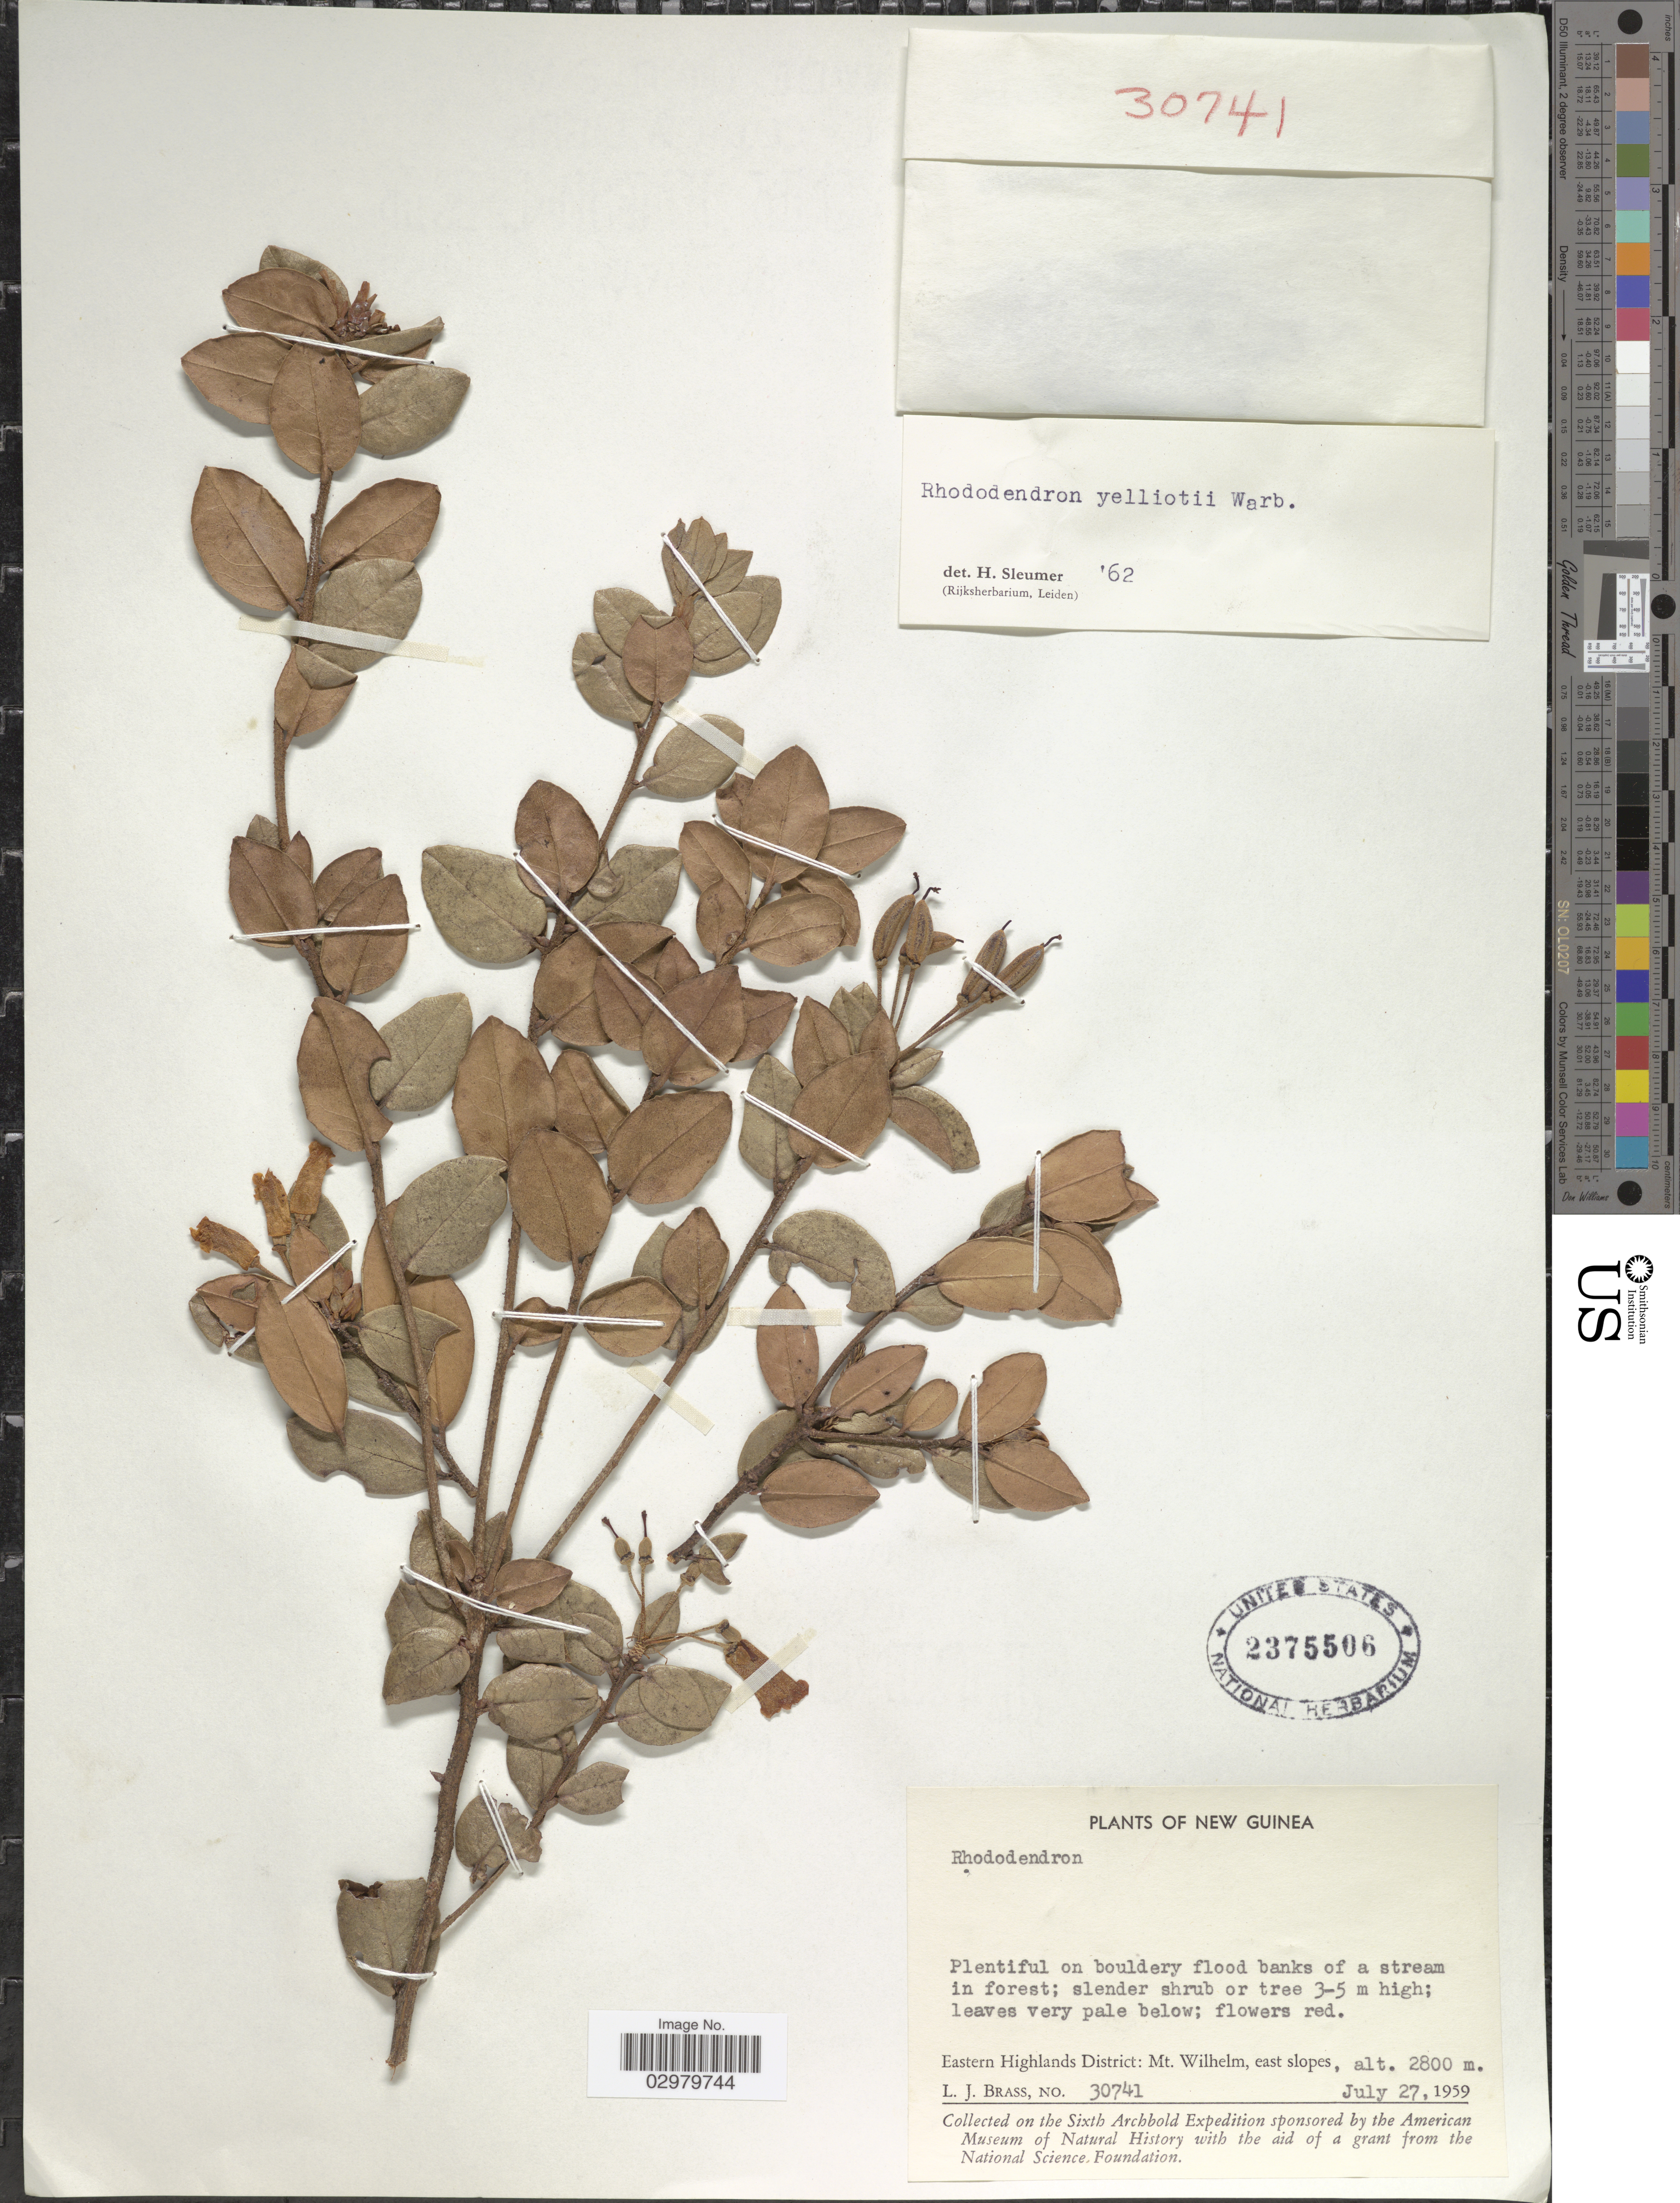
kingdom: Plantae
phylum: Tracheophyta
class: Magnoliopsida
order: Ericales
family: Ericaceae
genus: Rhododendron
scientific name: Rhododendron yelliottii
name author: Warb.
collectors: L. J. Brass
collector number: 30741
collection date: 1959-07-27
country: Papua New Guinea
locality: New Guinea. Eastern Highlands District: Mt. Wilhelm, east slopes.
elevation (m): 2800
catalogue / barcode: US 2375506